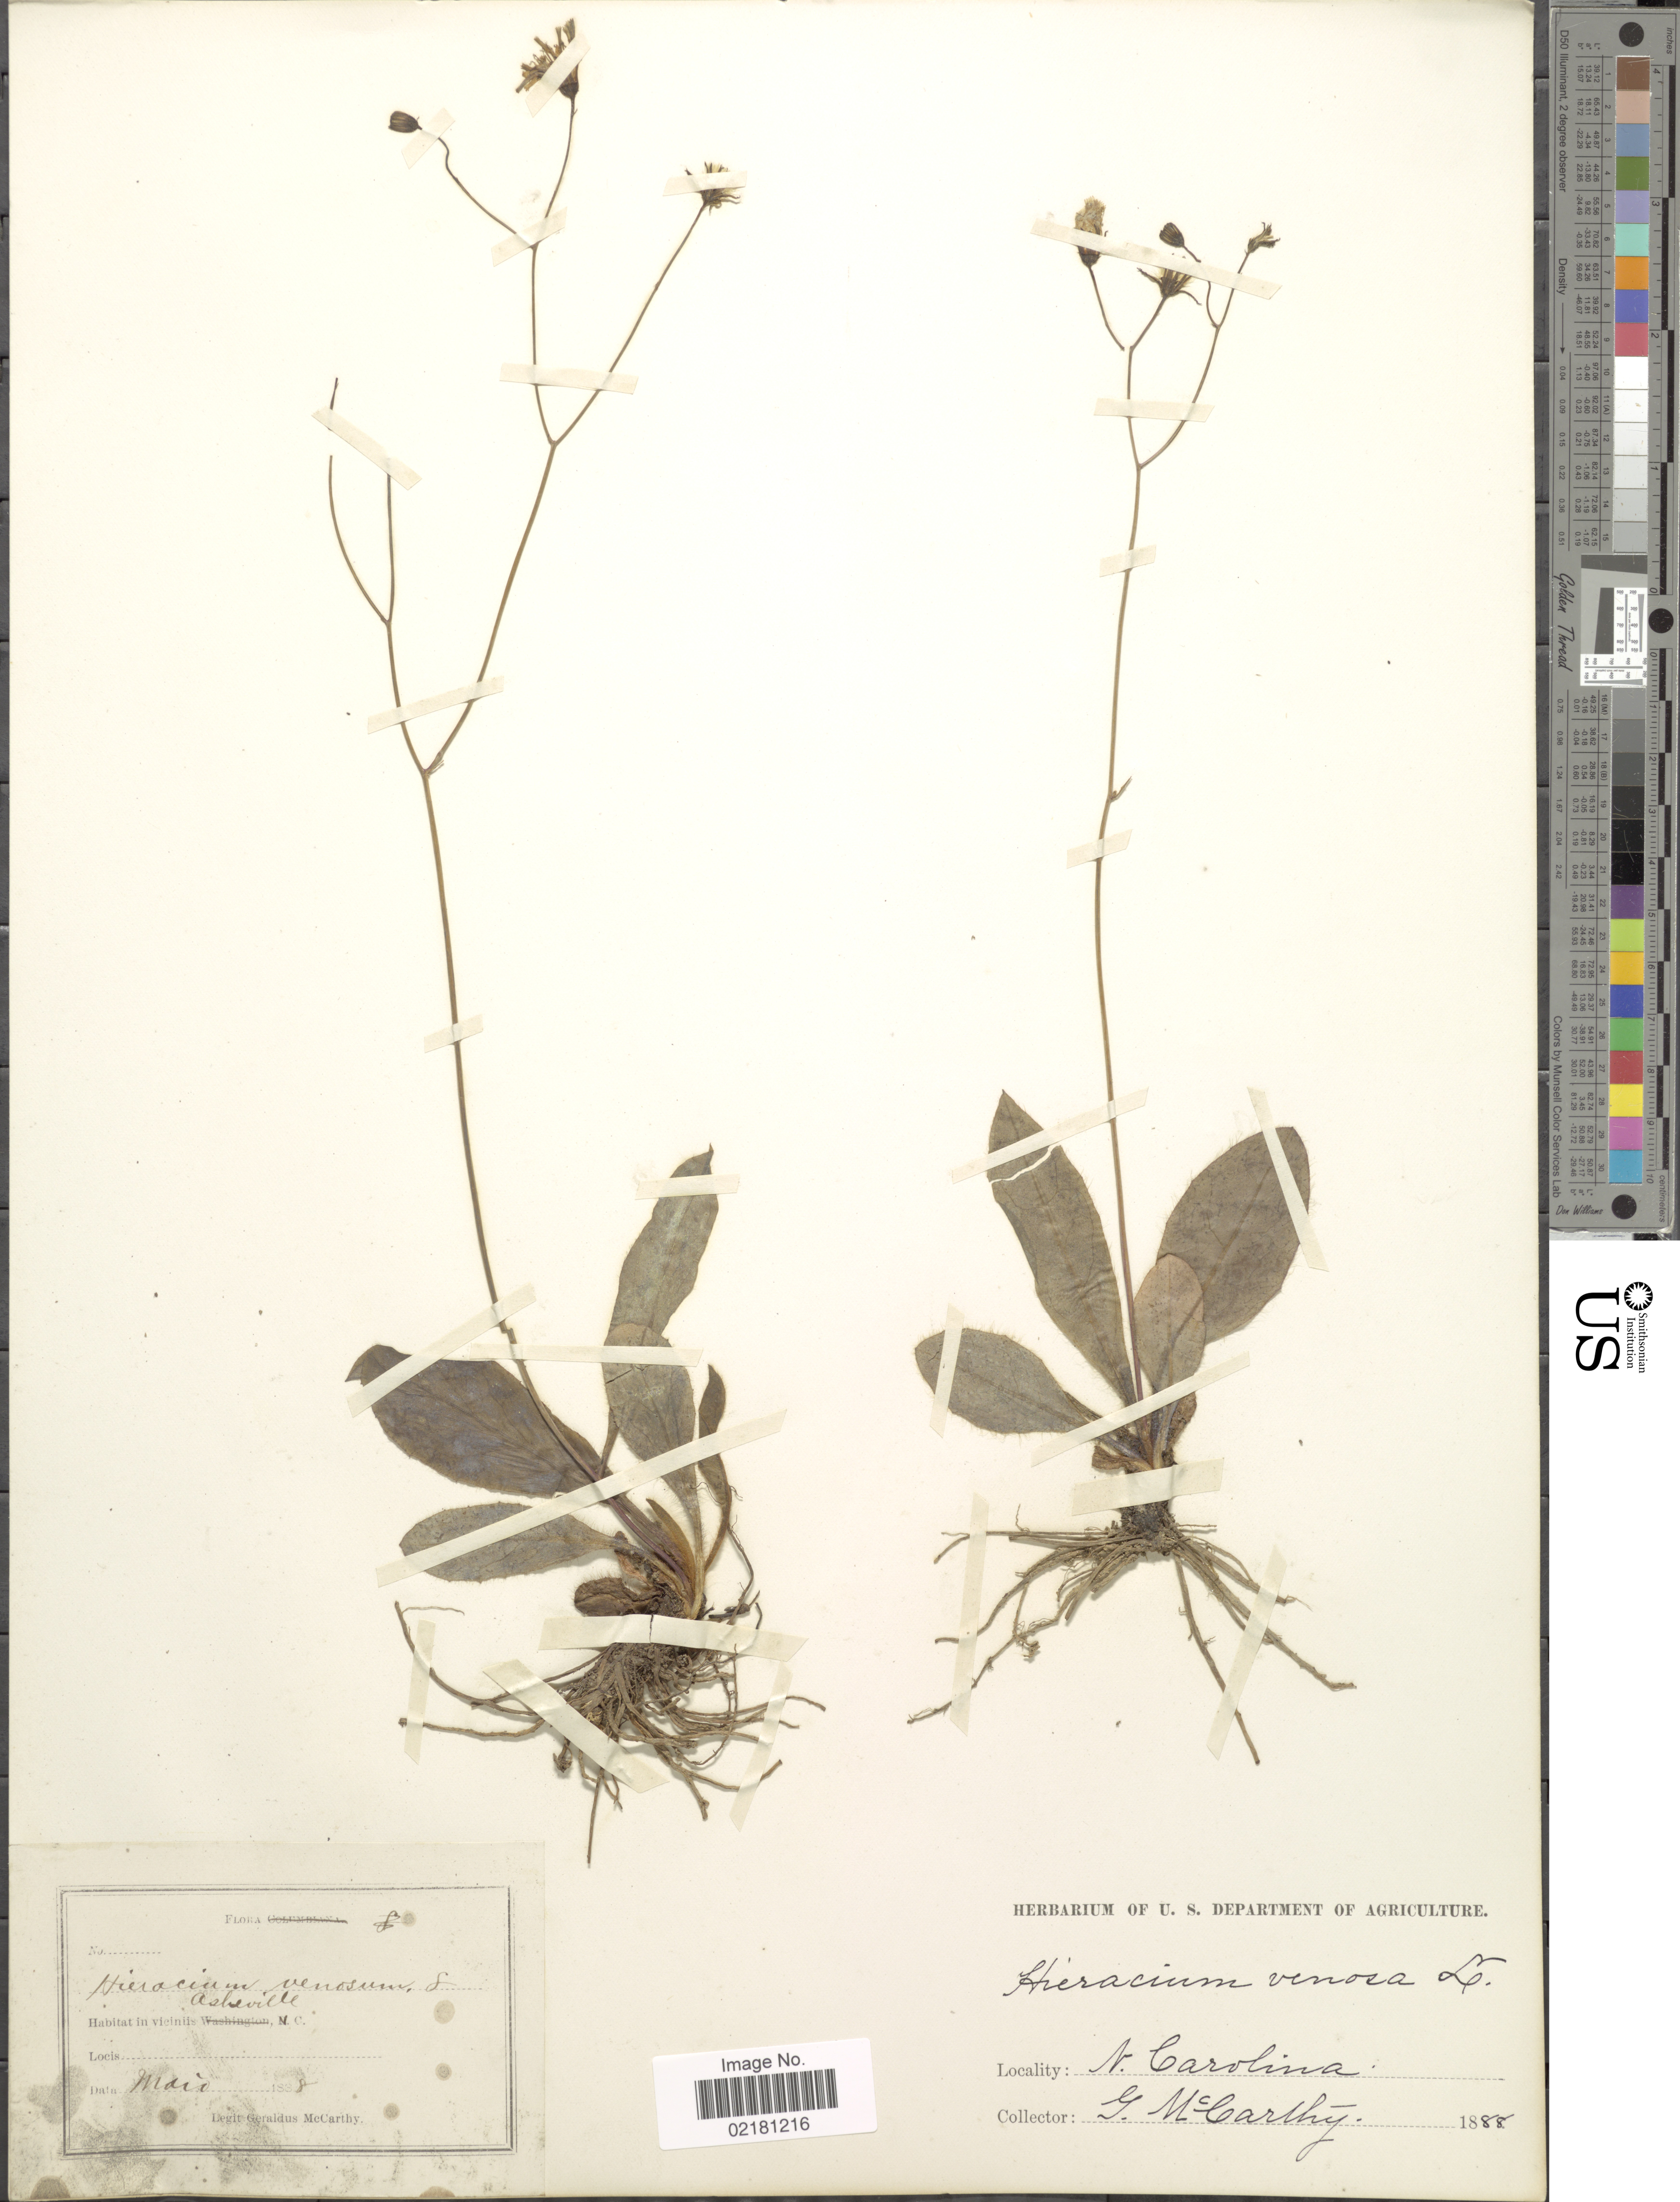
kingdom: Plantae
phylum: Tracheophyta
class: Magnoliopsida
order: Asterales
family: Asteraceae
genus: Hieracium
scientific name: Hieracium venosum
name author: L.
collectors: M. McCarthy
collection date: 1888-05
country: United States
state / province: North Carolina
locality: In vicinity Asheville, N.C.